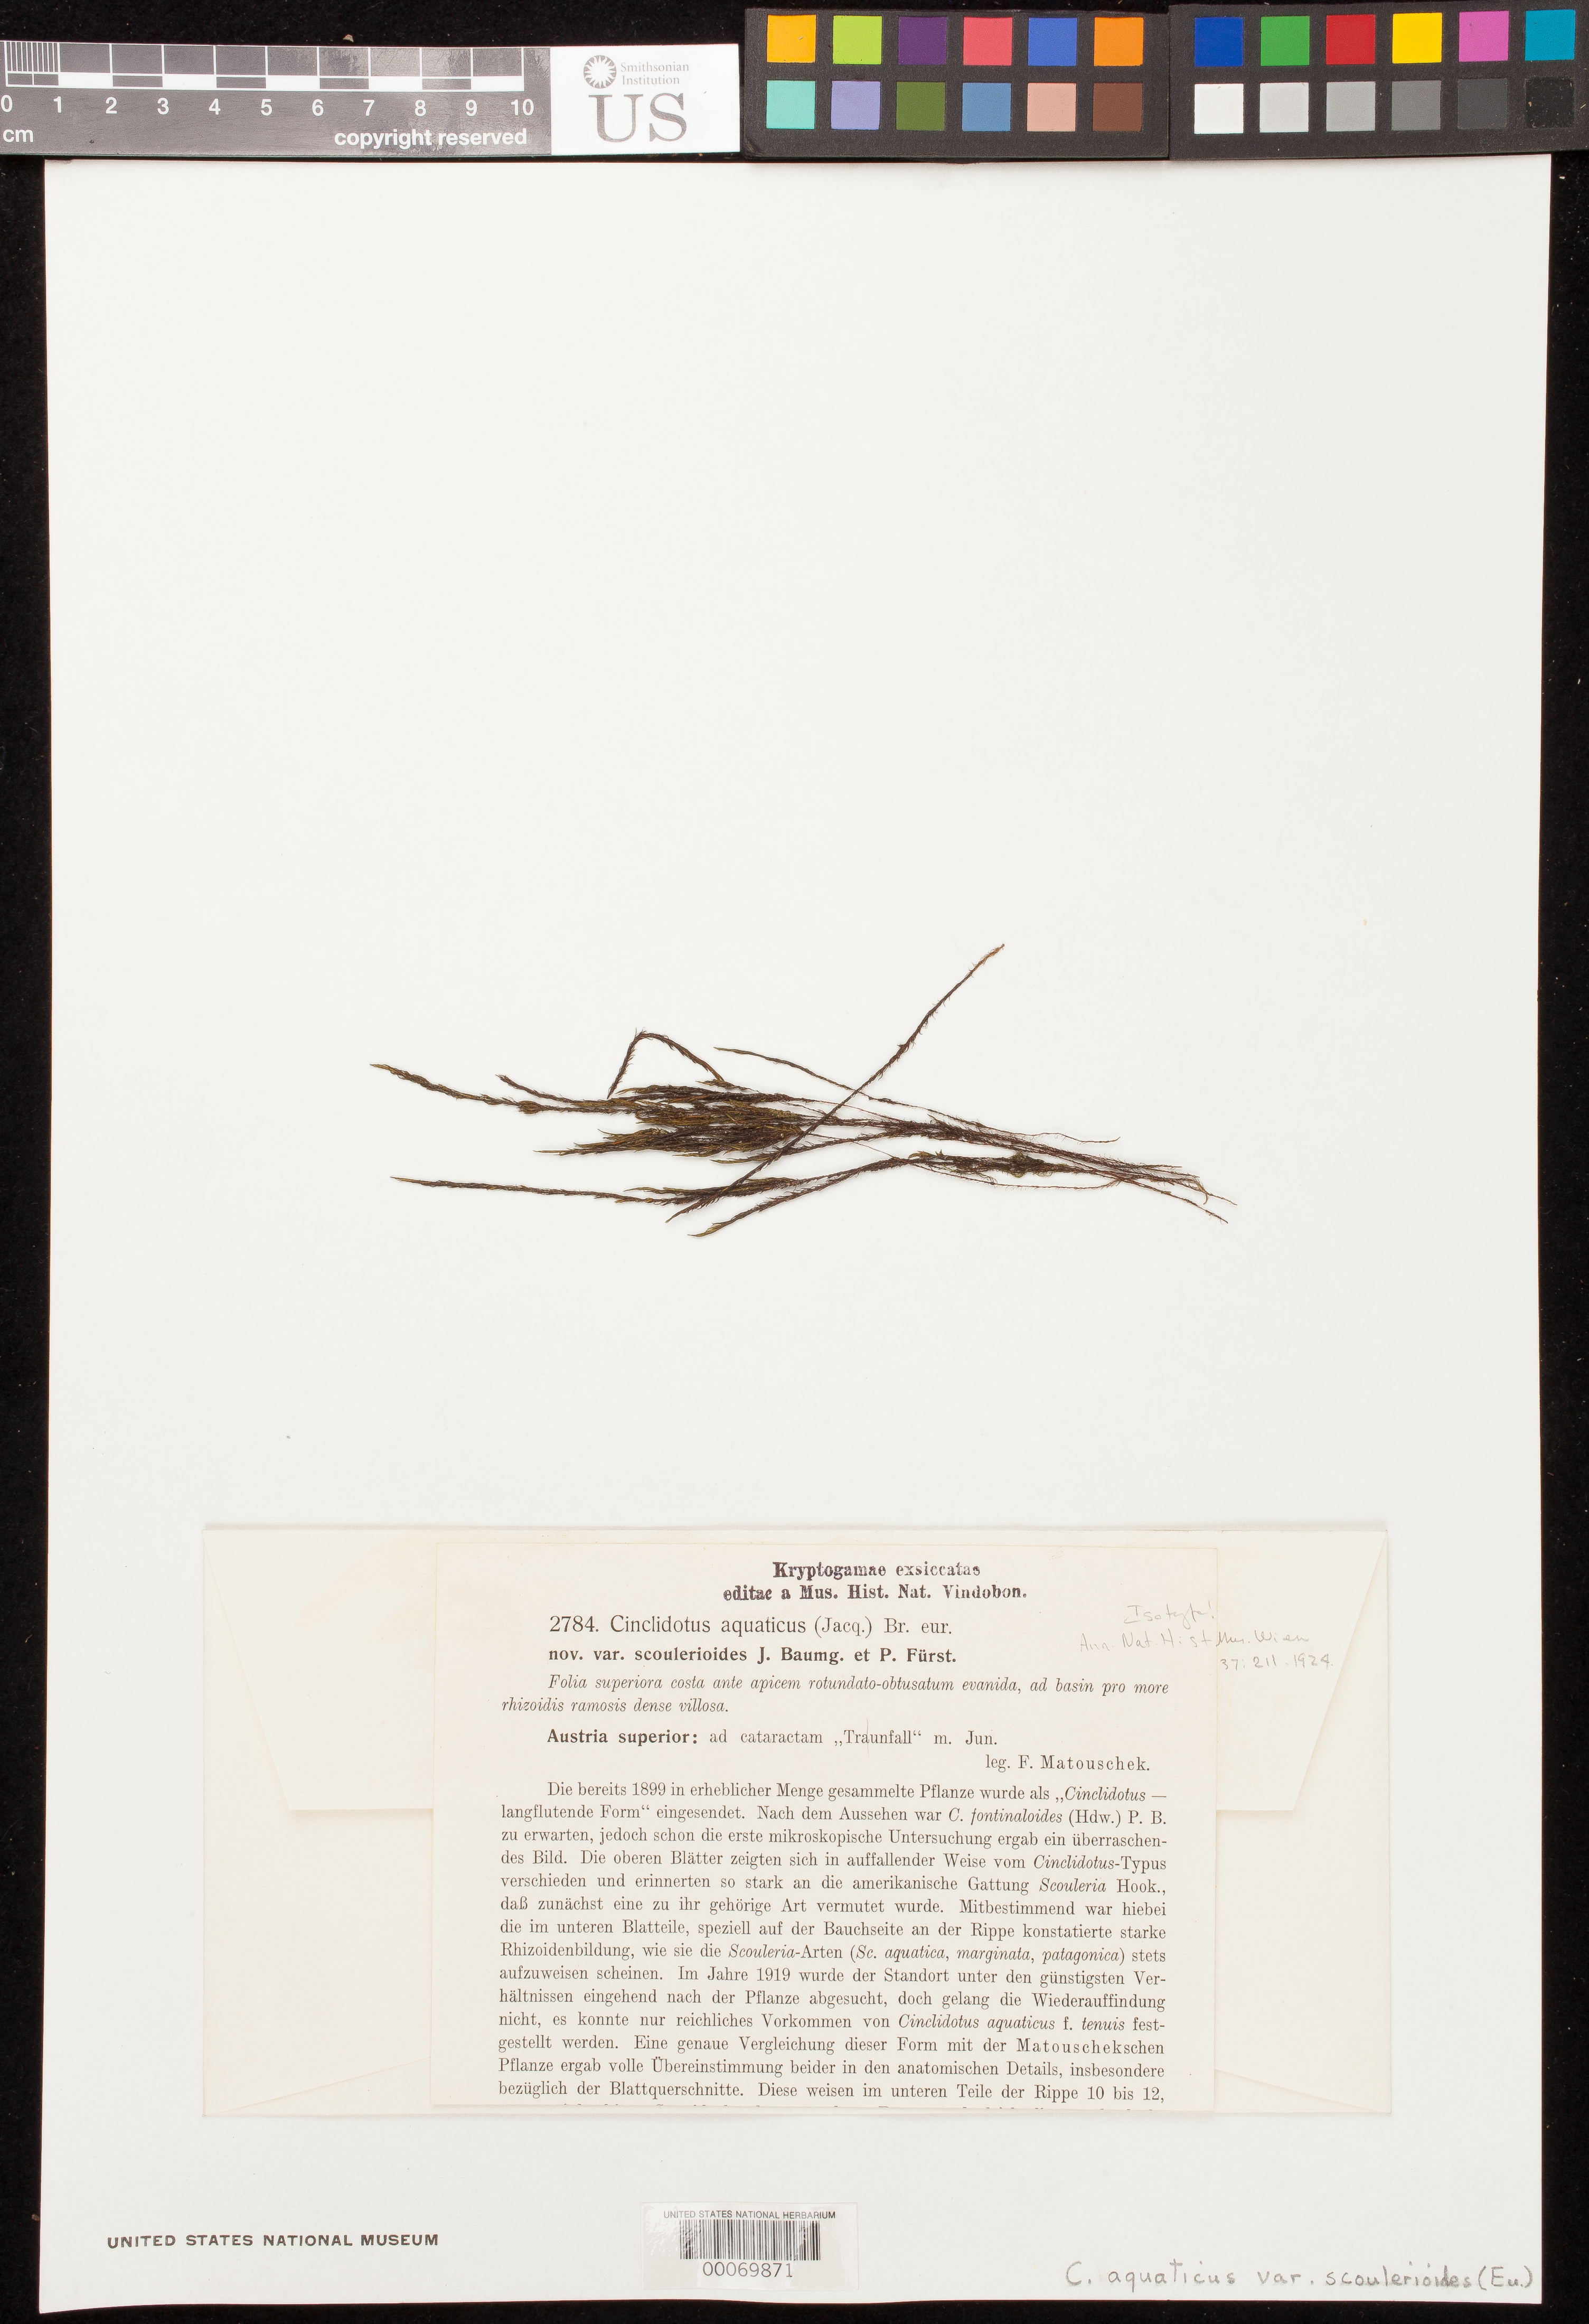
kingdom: Plantae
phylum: Bryophyta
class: Bryopsida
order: Bryales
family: Mniaceae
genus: Cinclidium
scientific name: Cinclidium aquaticus var. scoulerioides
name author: Baumg. & Furst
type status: Isotype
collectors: F. Matouschek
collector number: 2784 (Krypt. Exs.)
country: Austria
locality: Traunfall.